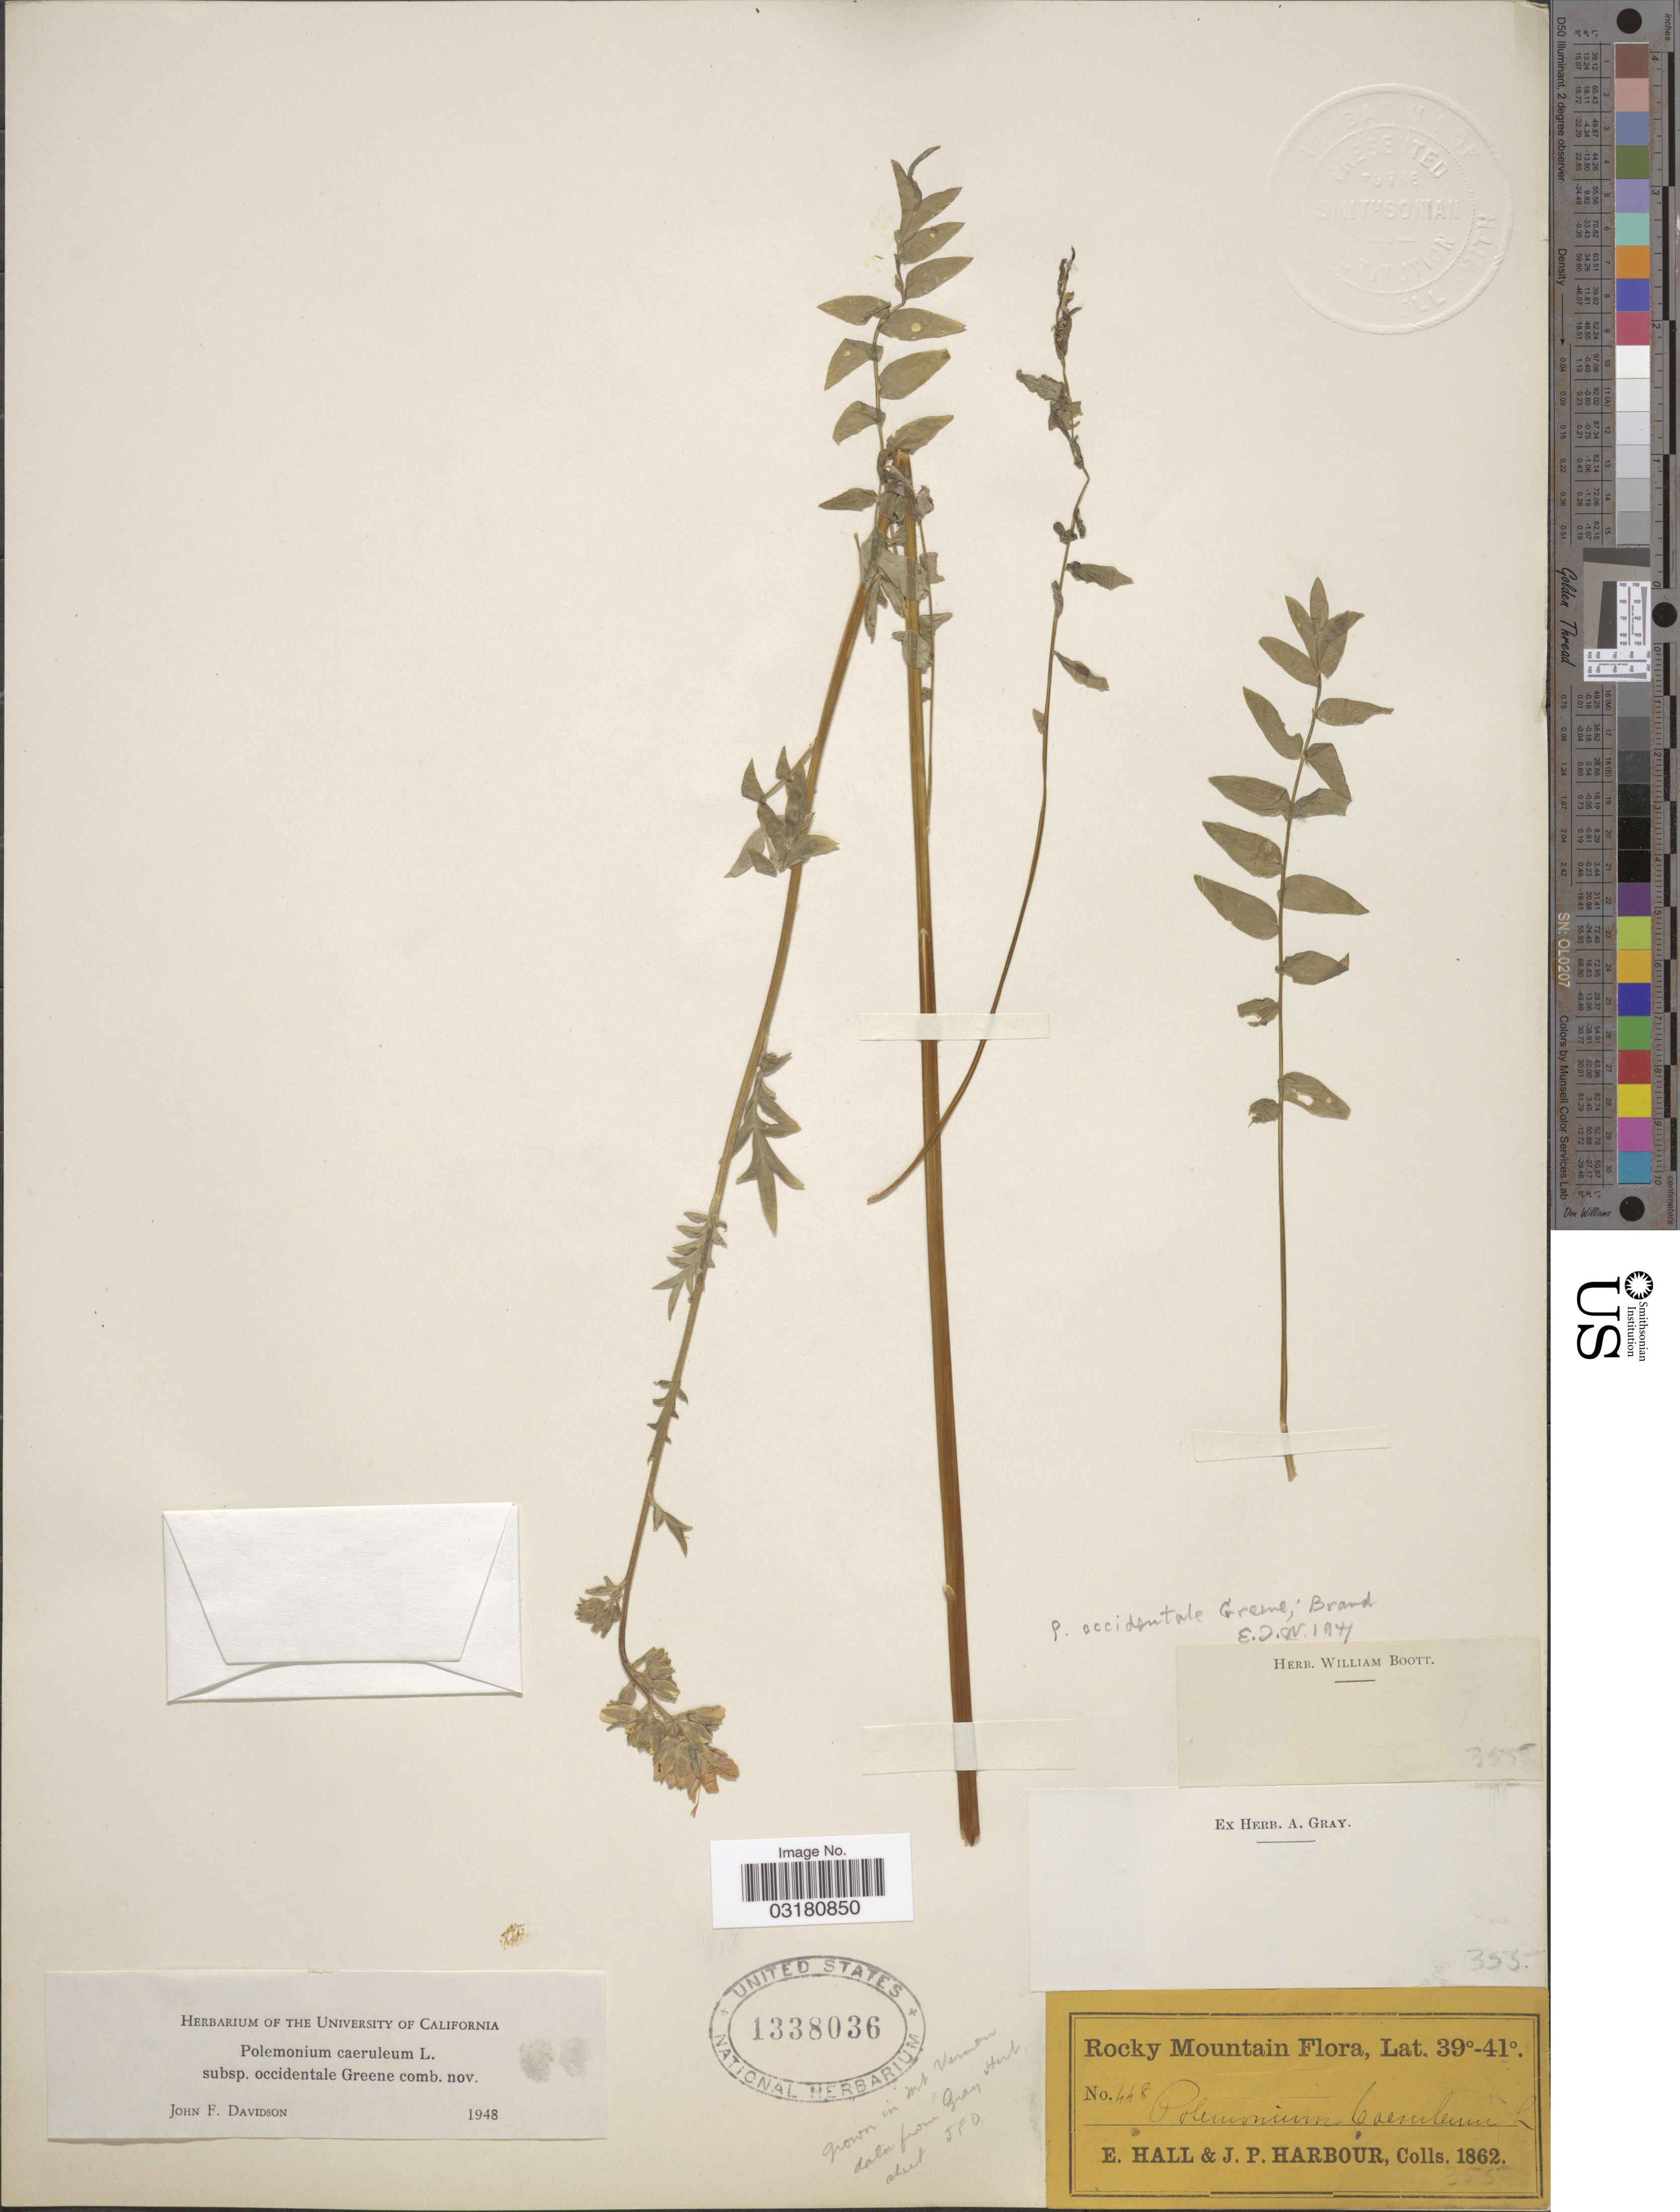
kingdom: Plantae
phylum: Tracheophyta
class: Magnoliopsida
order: Ericales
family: Polemoniaceae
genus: Polemonium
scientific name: Polemonium caeruleum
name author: L.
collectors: E. Hall & J. Harbour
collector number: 448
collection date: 1862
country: United States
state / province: Colorado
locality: Rocky Mountain.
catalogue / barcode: US 1338036